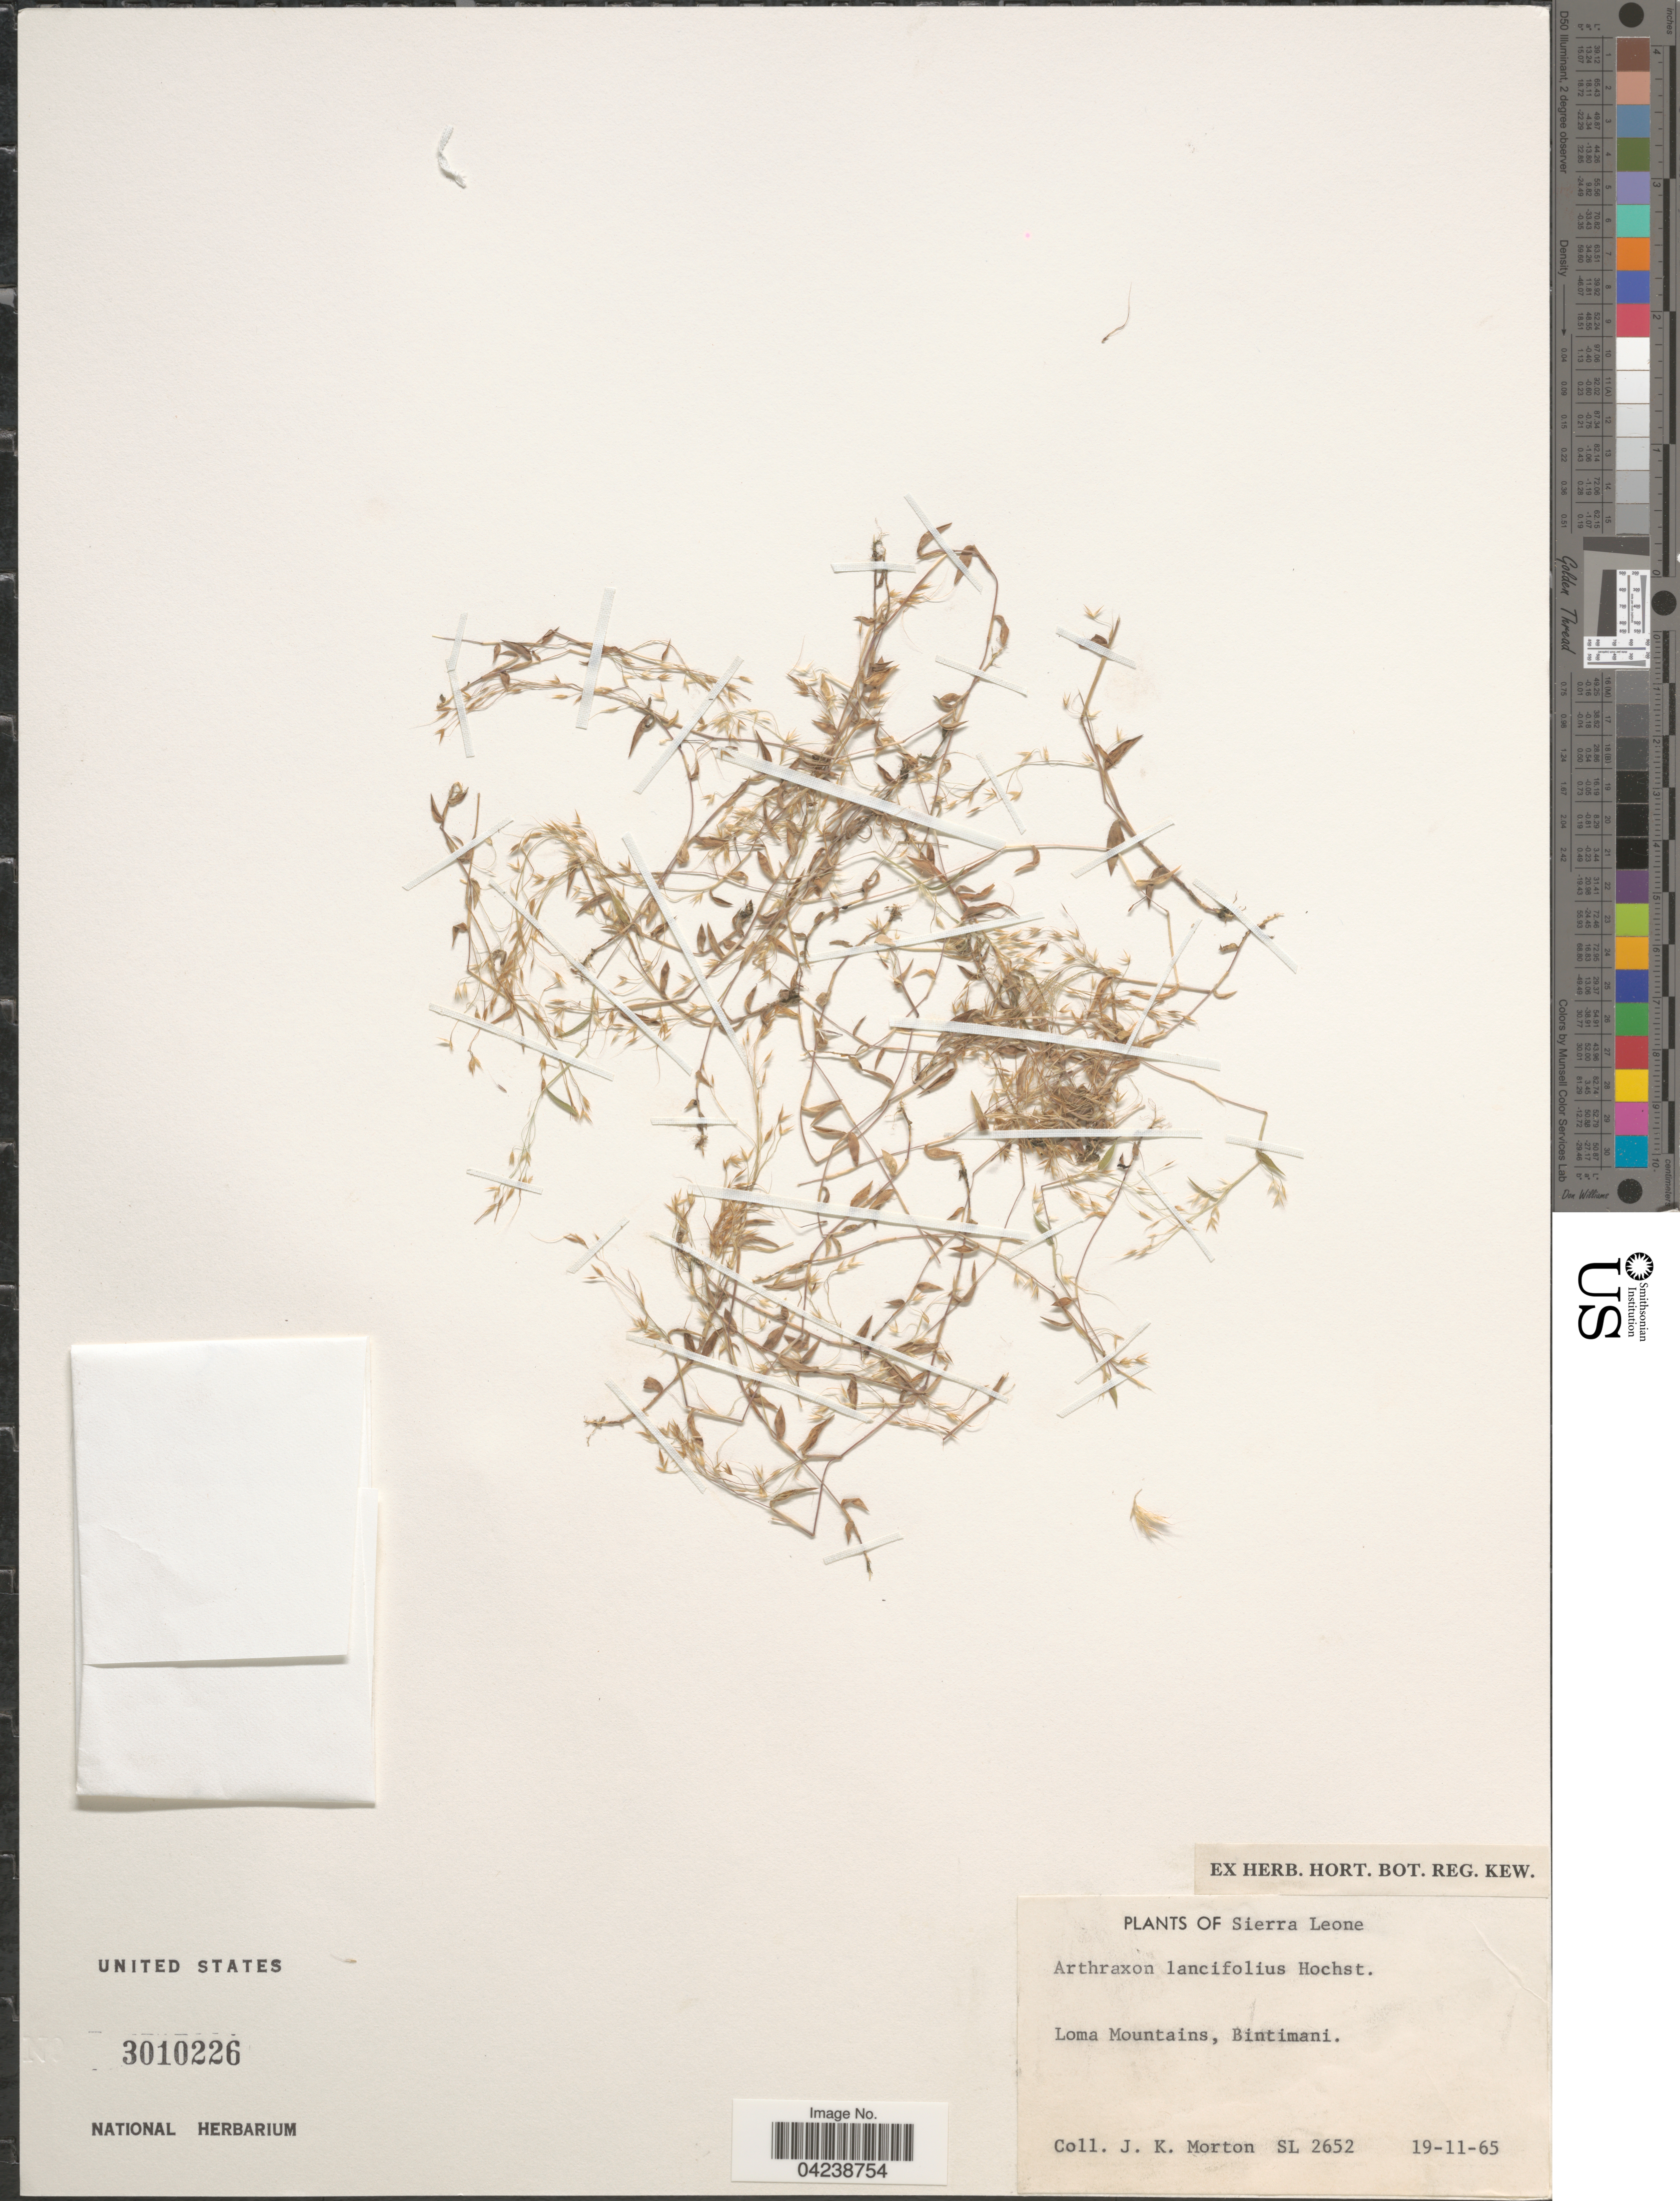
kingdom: Plantae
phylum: Tracheophyta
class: Liliopsida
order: Poales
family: Poaceae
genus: Arthraxon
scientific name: Arthraxon lancifolius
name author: (Trin.) Hochst.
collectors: J. K. Morton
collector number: SL 2652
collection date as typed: Transcribed d/m/y: 19/11/65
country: Sierra Leone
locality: Sierra Leone. Loma Mountains, Bintimani.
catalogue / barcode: US 3010226